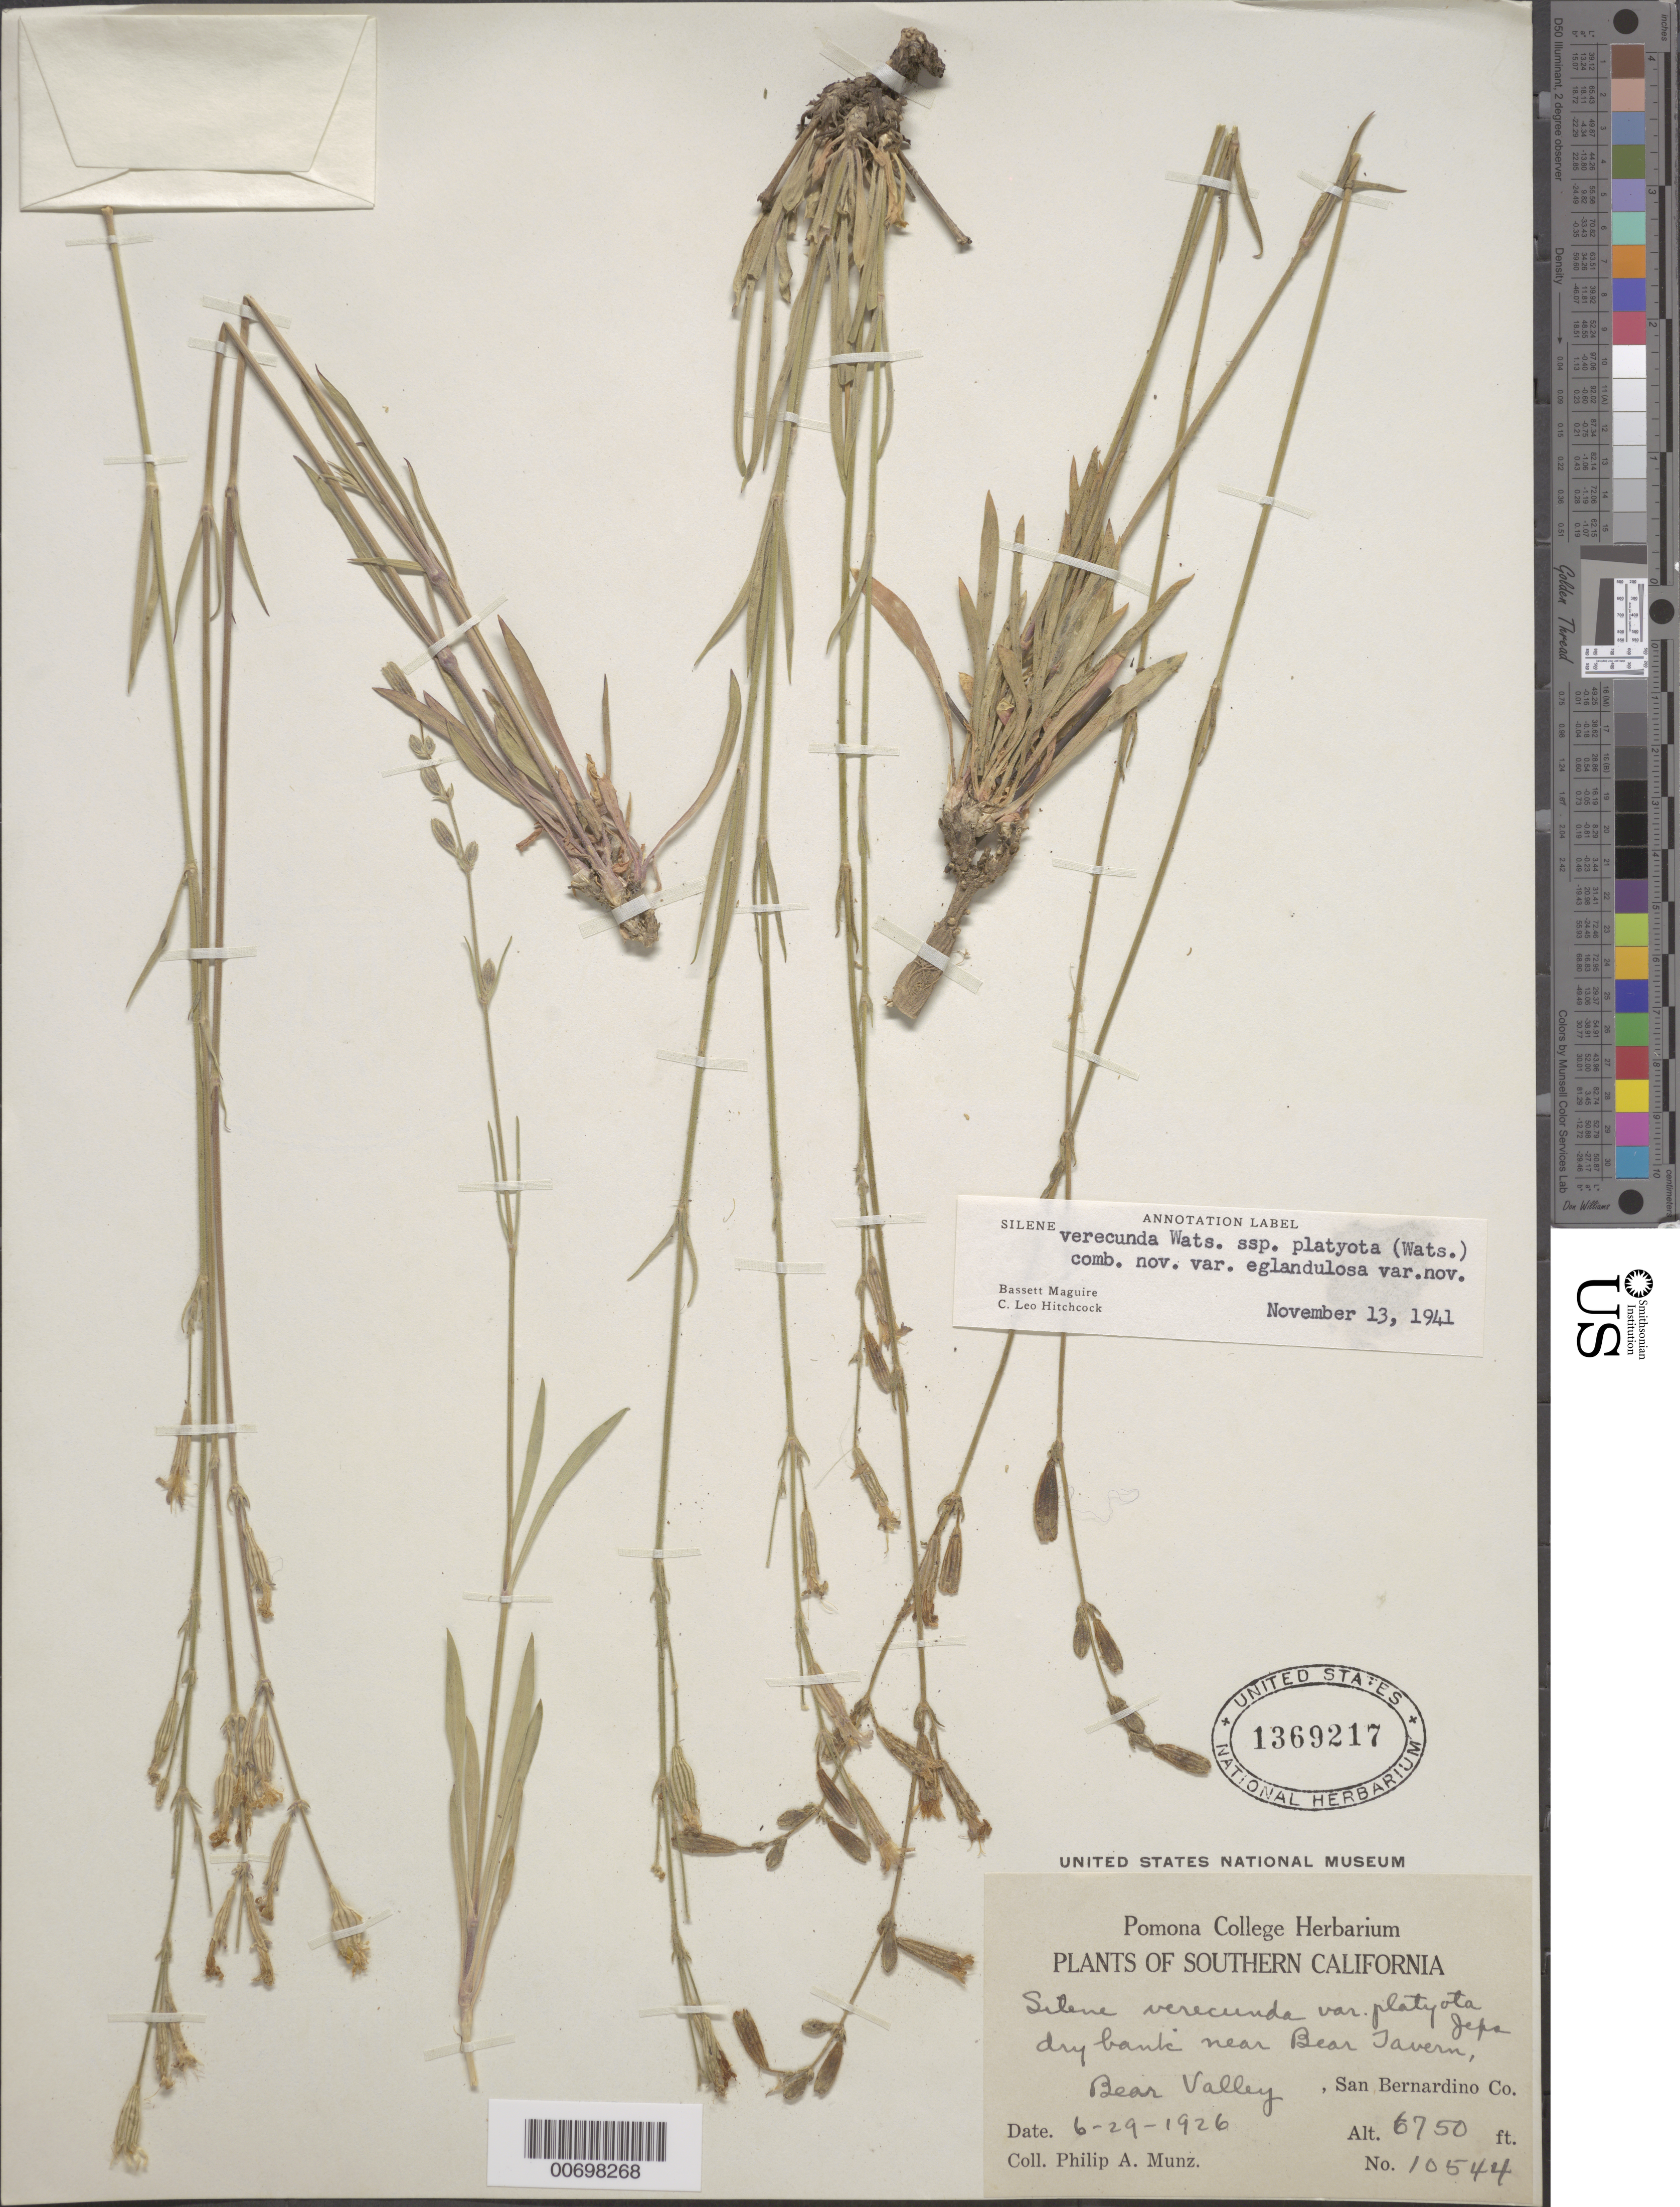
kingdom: Plantae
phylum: Tracheophyta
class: Magnoliopsida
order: Caryophyllales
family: Caryophyllaceae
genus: Silene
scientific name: Silene verecunda var. eglandulosa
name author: C.L. Hitchc. & Maguire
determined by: Maguire, B.; Hitchcock, C. L.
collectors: P. A. Munz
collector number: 10544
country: United States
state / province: California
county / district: San Bernardino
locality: Dry bank near Bear Tavern, Bear Valley.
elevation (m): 2057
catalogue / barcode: US 1369217